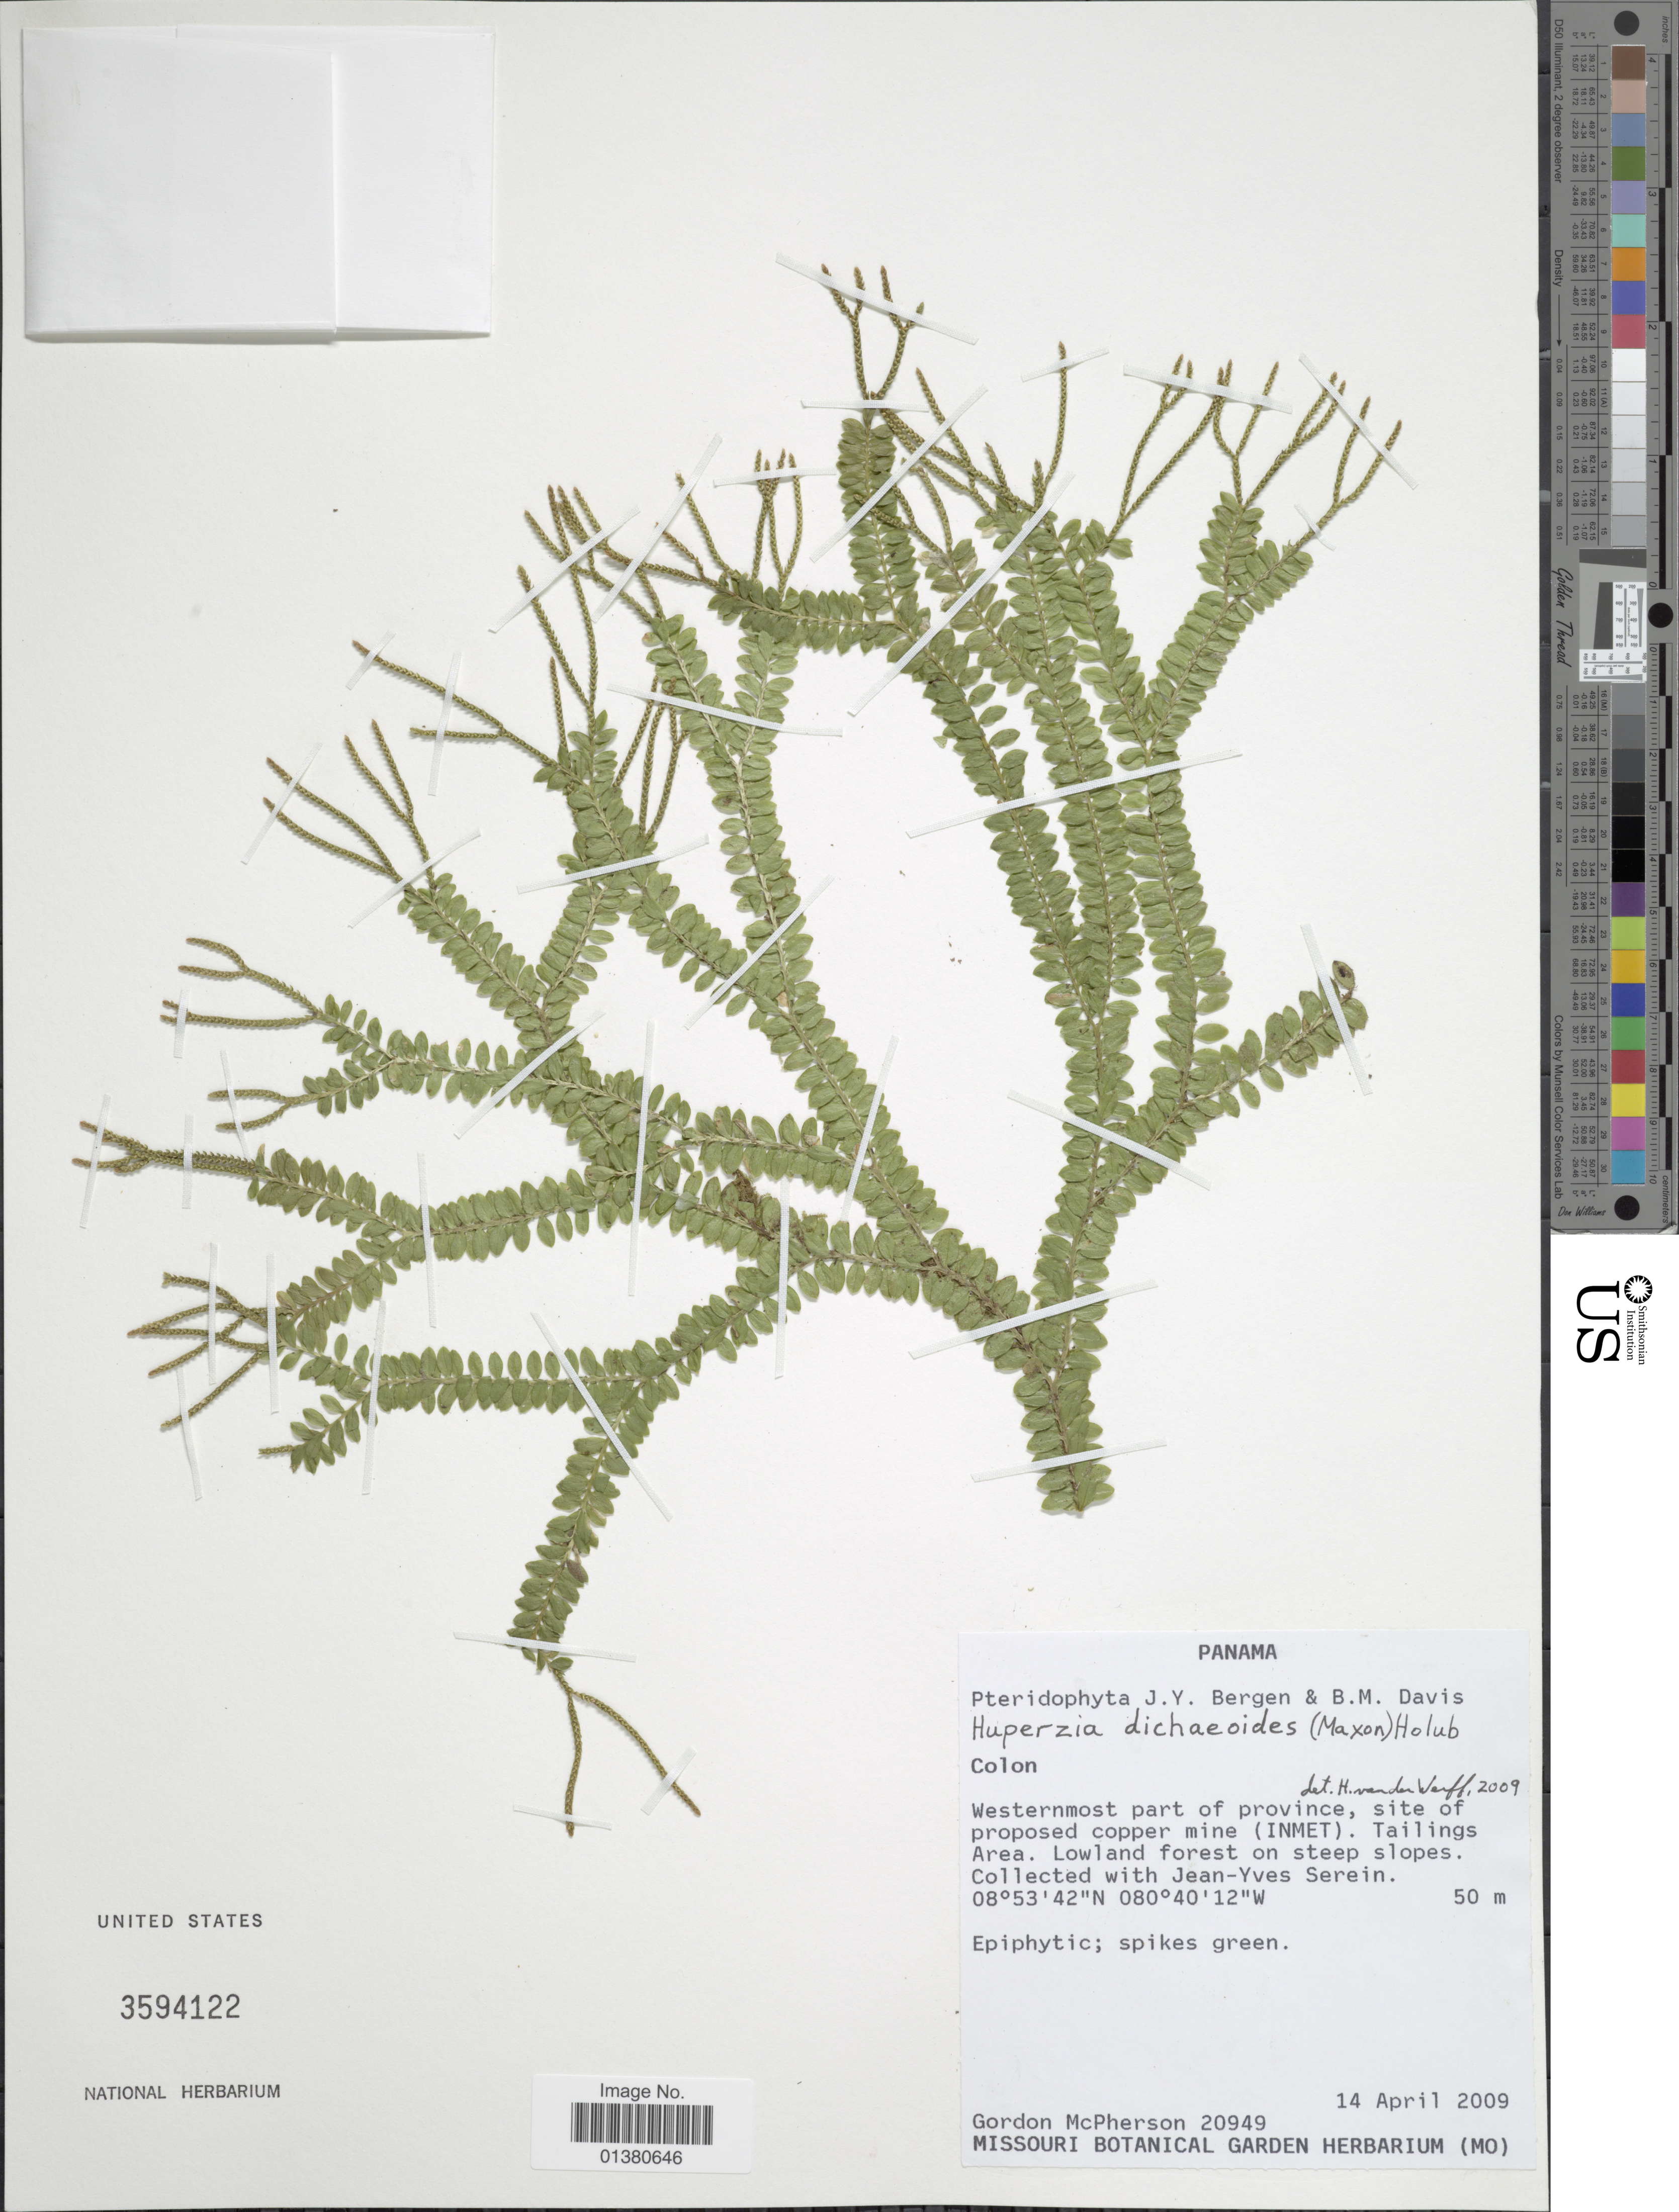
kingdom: Plantae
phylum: Tracheophyta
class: Lycopodiopsida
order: Lycopodiales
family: Lycopodiaceae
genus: Phlegmariurus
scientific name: Phlegmariurus dichaeoides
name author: (Maxon) B. Øllg.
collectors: G. McPherson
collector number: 20949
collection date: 2009-04-14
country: Panama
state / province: Colón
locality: Westernmost part of province, site of proposed copper mine (INMET), Tailings Area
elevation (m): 50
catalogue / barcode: US 3594122